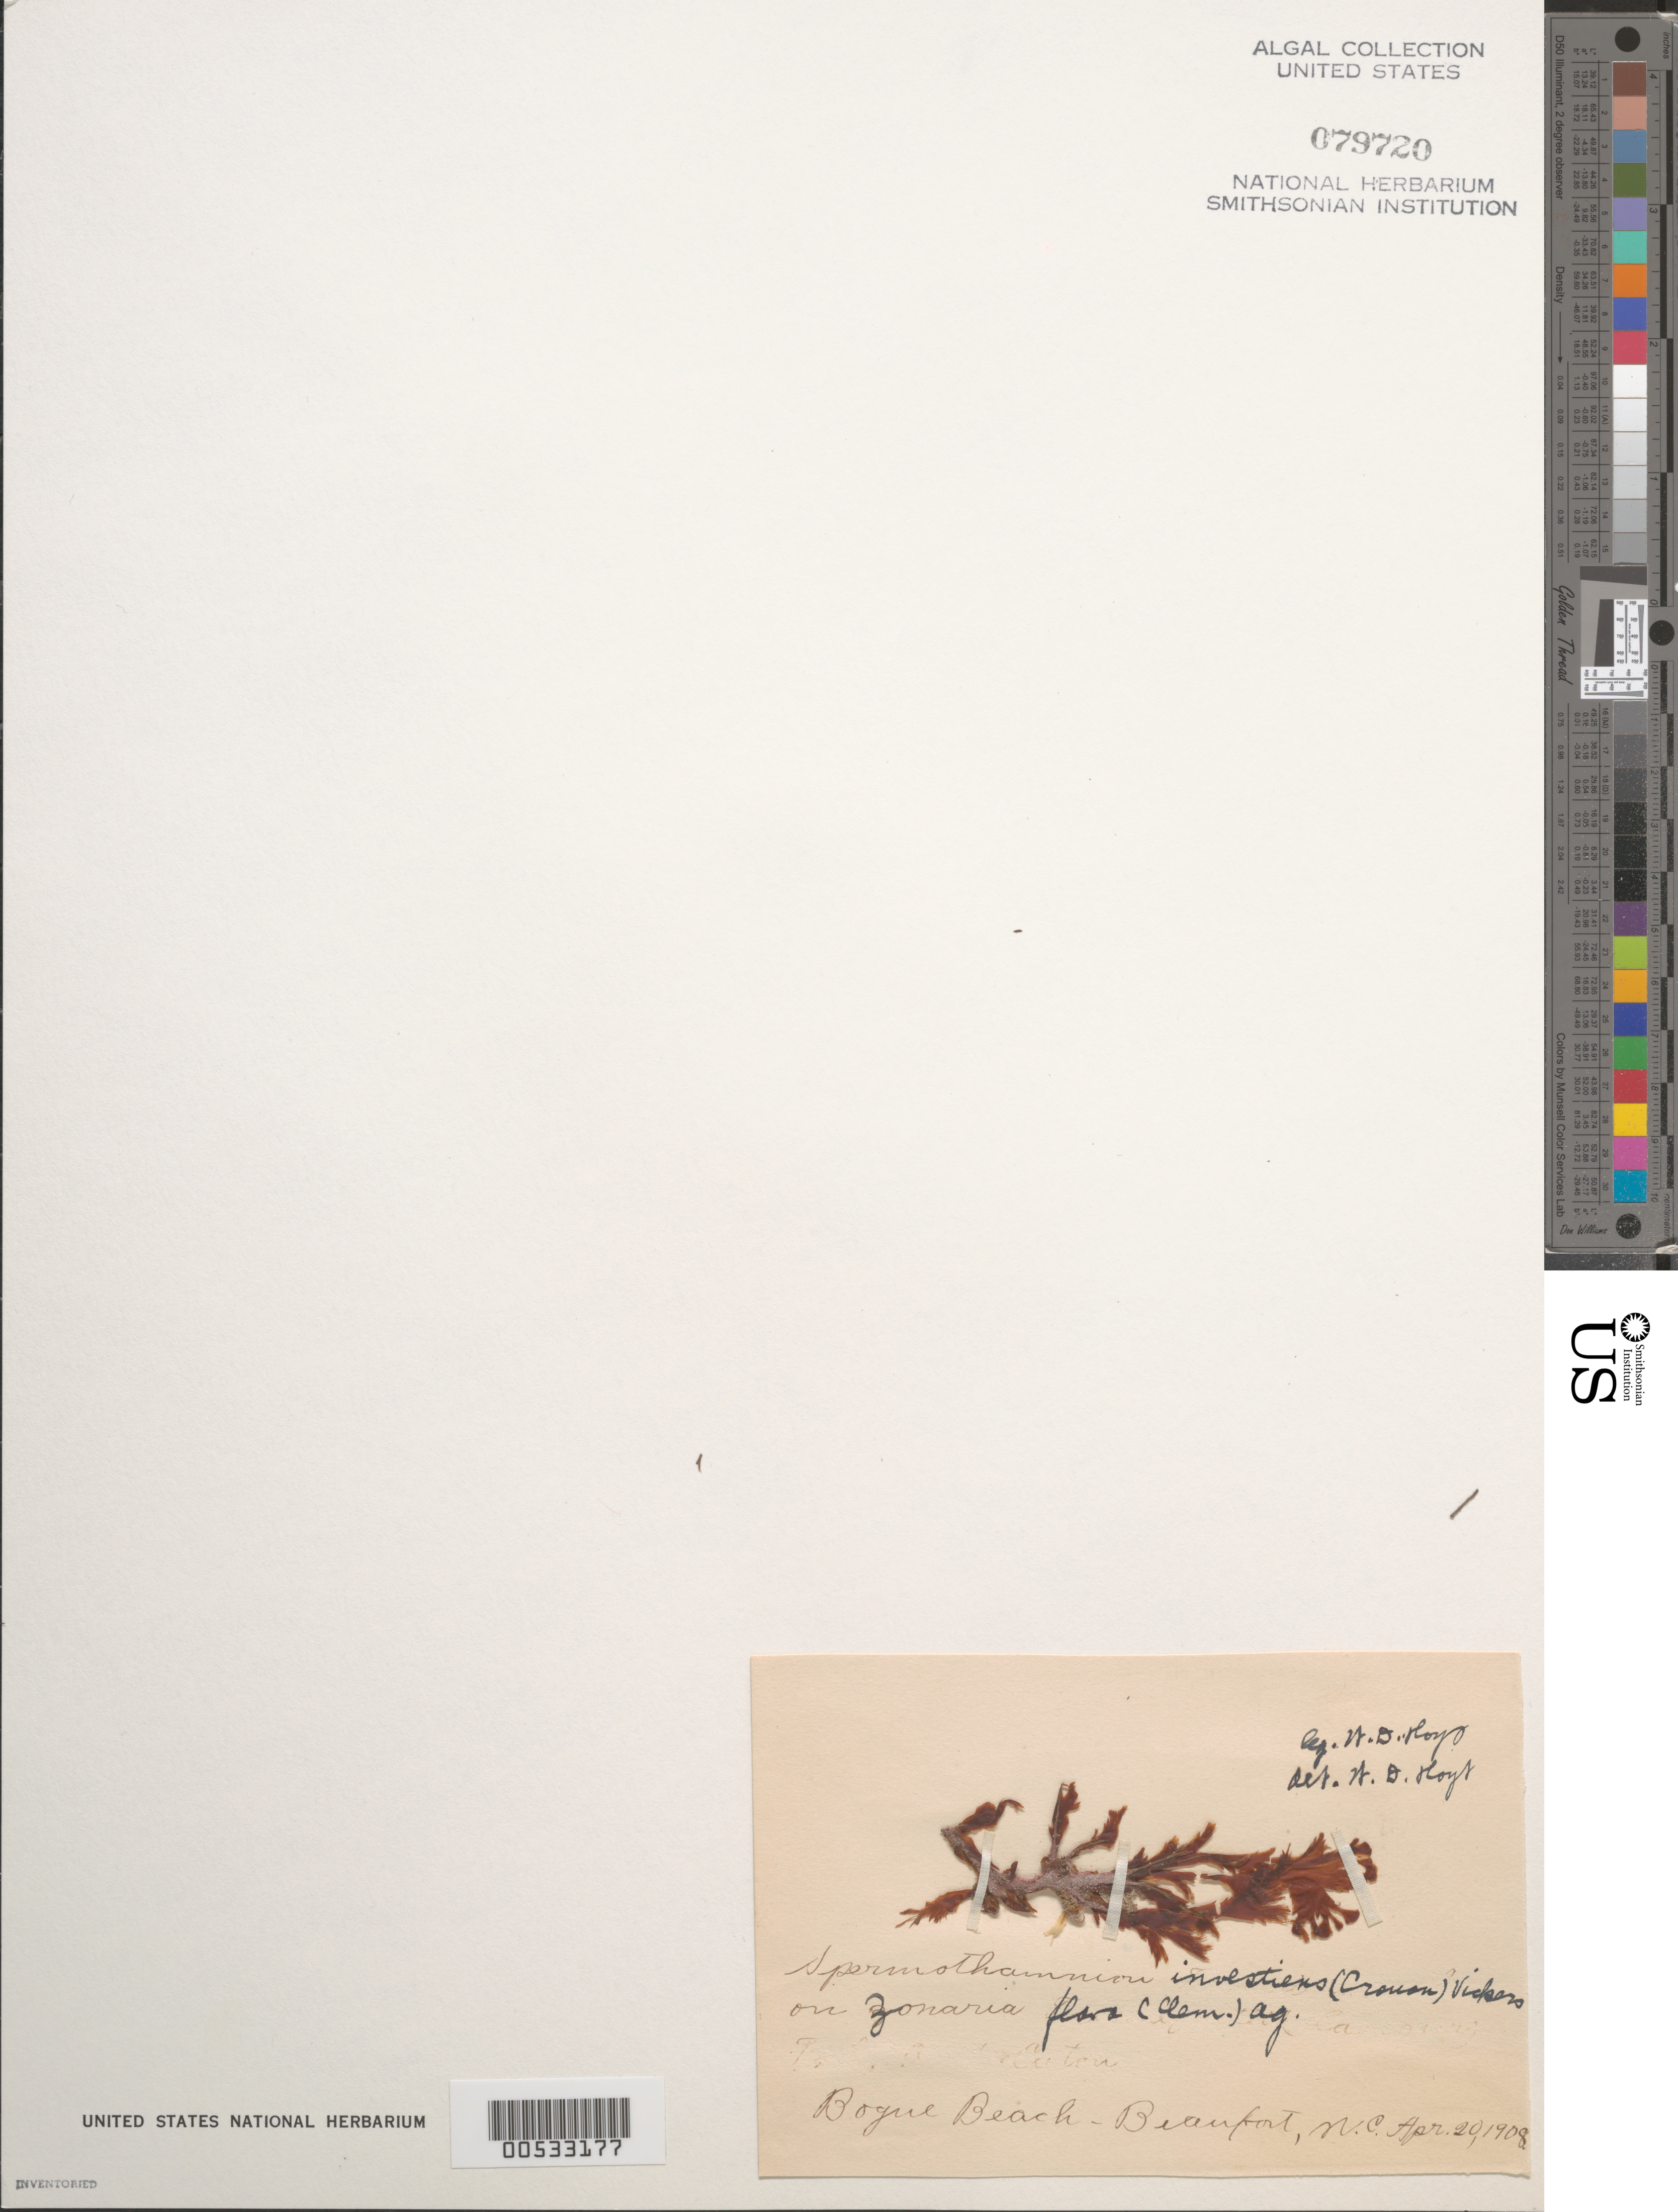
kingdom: Plantae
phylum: Rhodophyta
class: Florideophyceae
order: Ceramiales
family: Wrangeliaceae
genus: Spermothamnion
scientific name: Spermothamnion investiens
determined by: Hoyt, W. D.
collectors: W. D. Hoyt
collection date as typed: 20 Apr 1908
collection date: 1908-04-20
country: United States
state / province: North Carolina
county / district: Carteret County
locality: Beaufort, Bogue Beach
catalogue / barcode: US 79720